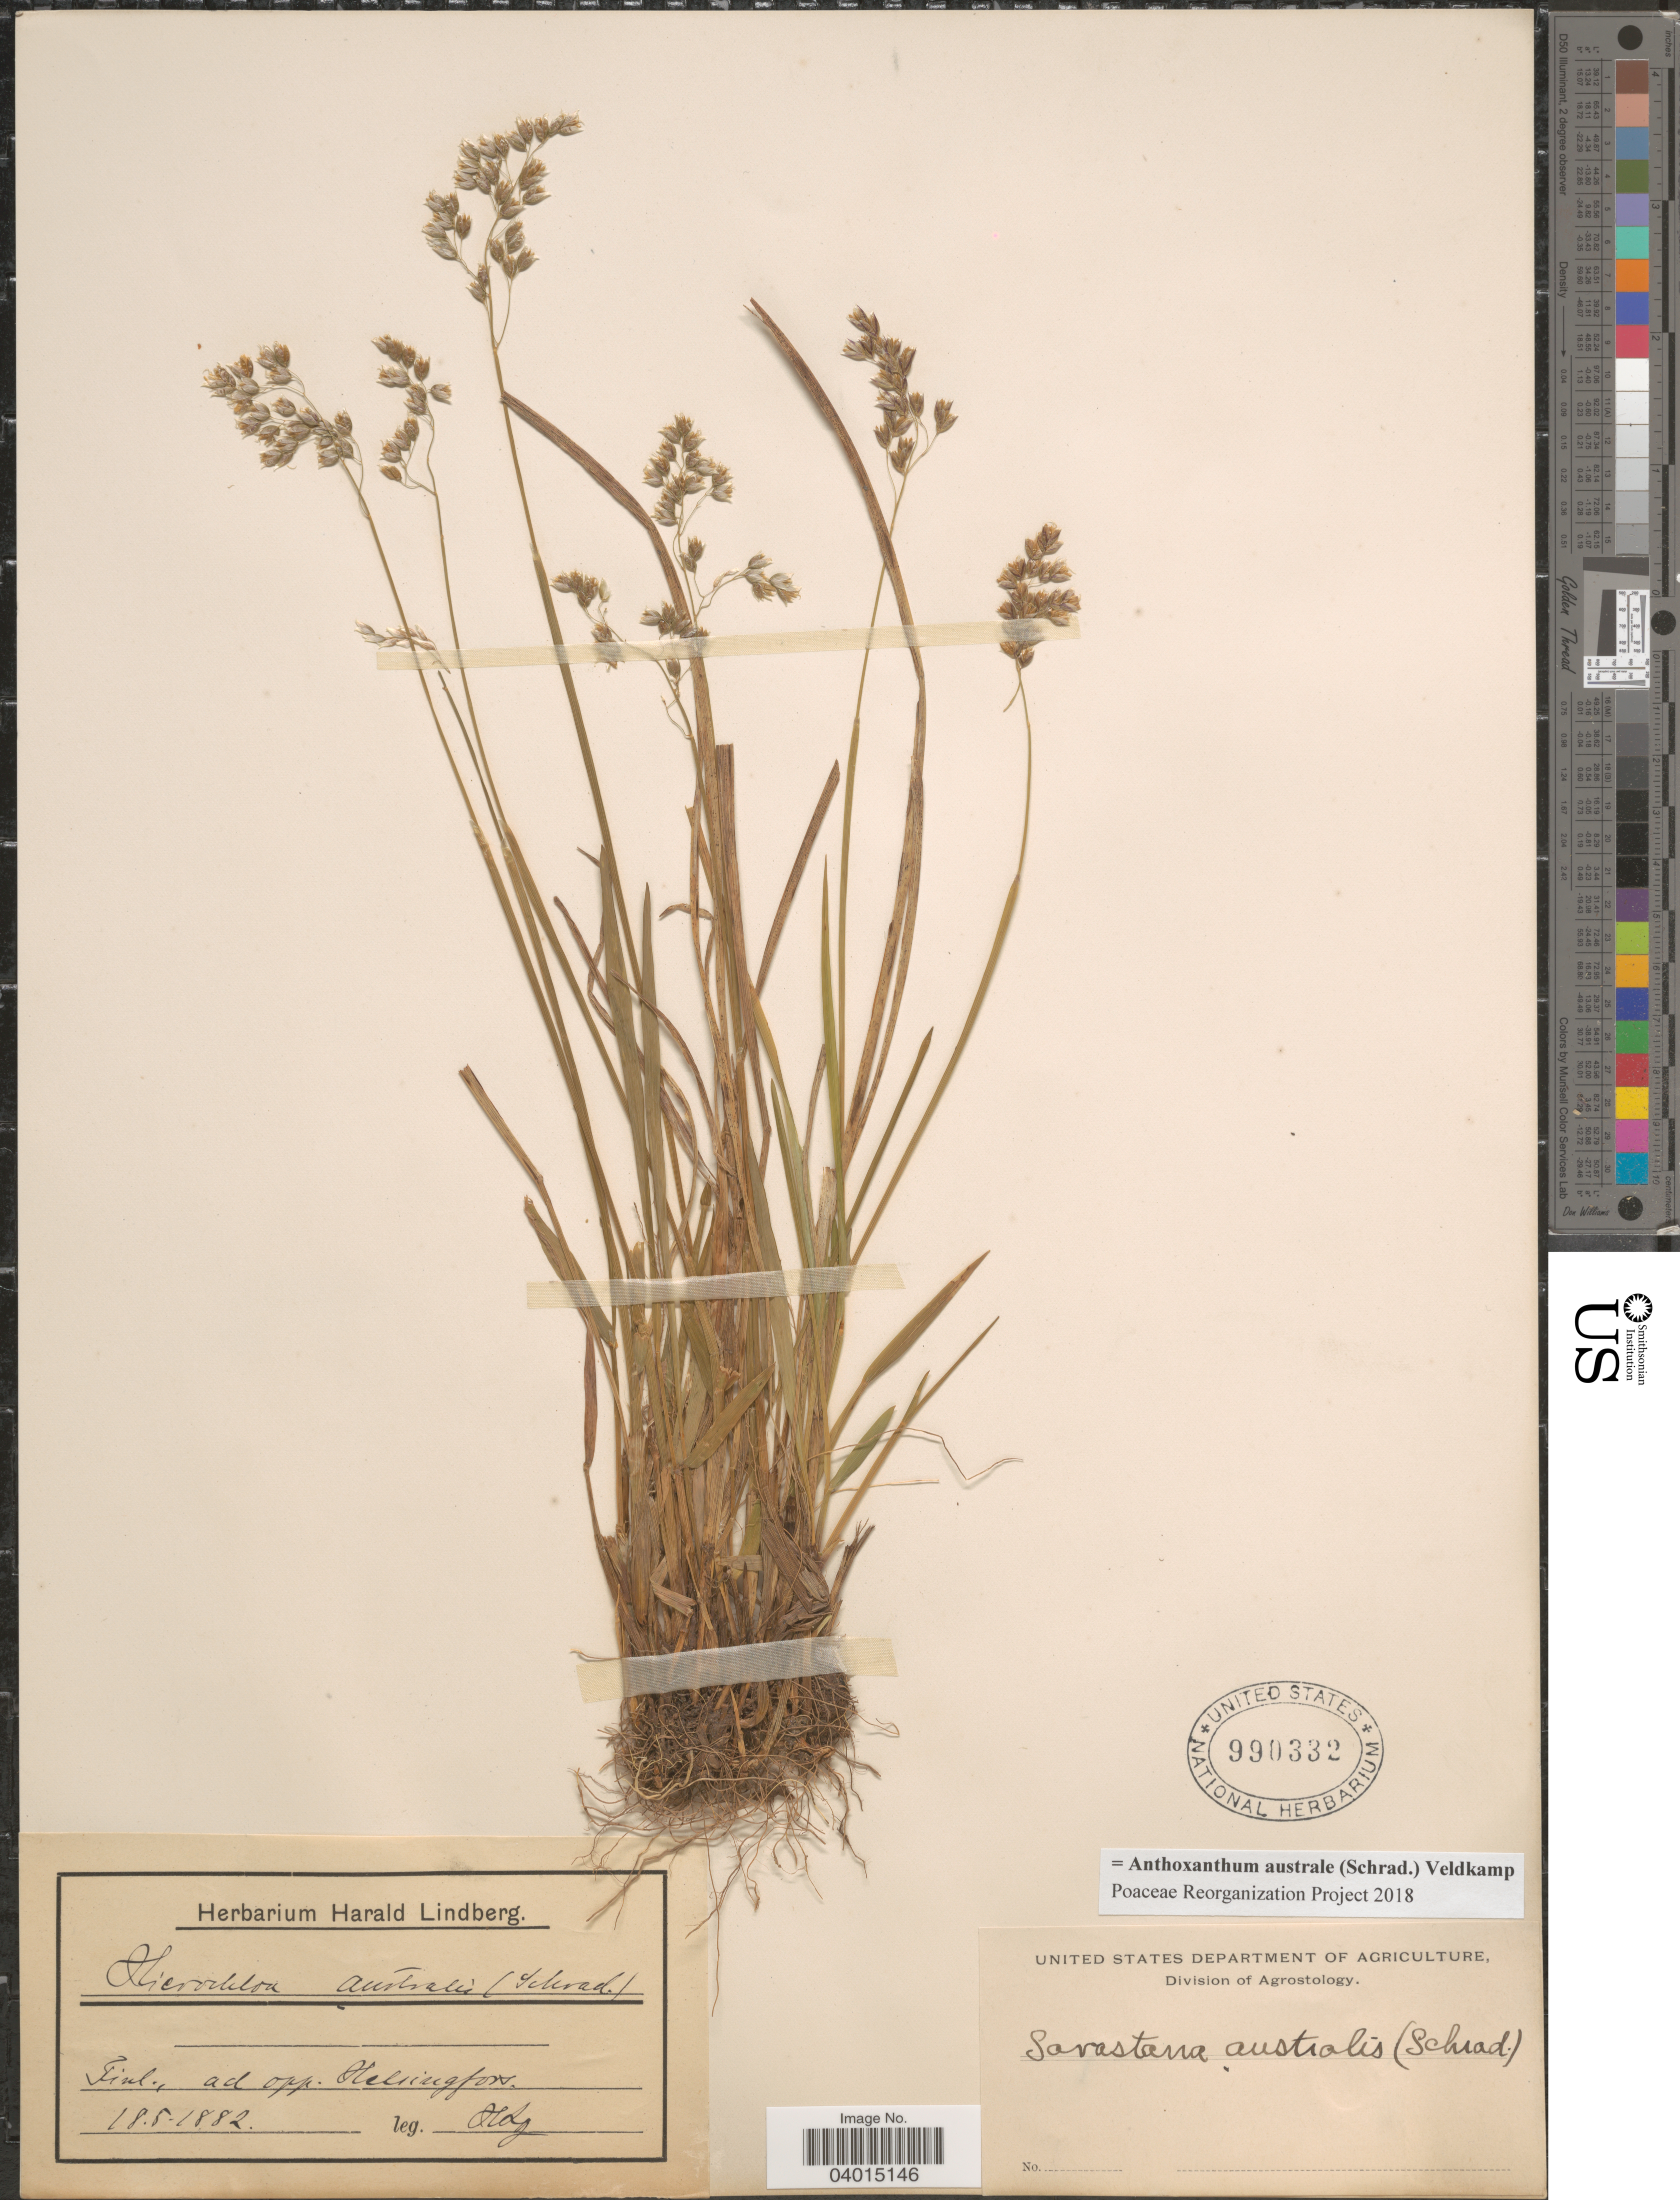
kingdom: Plantae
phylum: Tracheophyta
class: Liliopsida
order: Poales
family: Poaceae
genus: Anthoxanthum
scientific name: Anthoxanthum australe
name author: (Schrad.) Veldkamp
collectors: H. Lindberg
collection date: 1882-05-18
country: Finland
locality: Ad opp. Helsingfors.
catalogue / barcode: US 990332